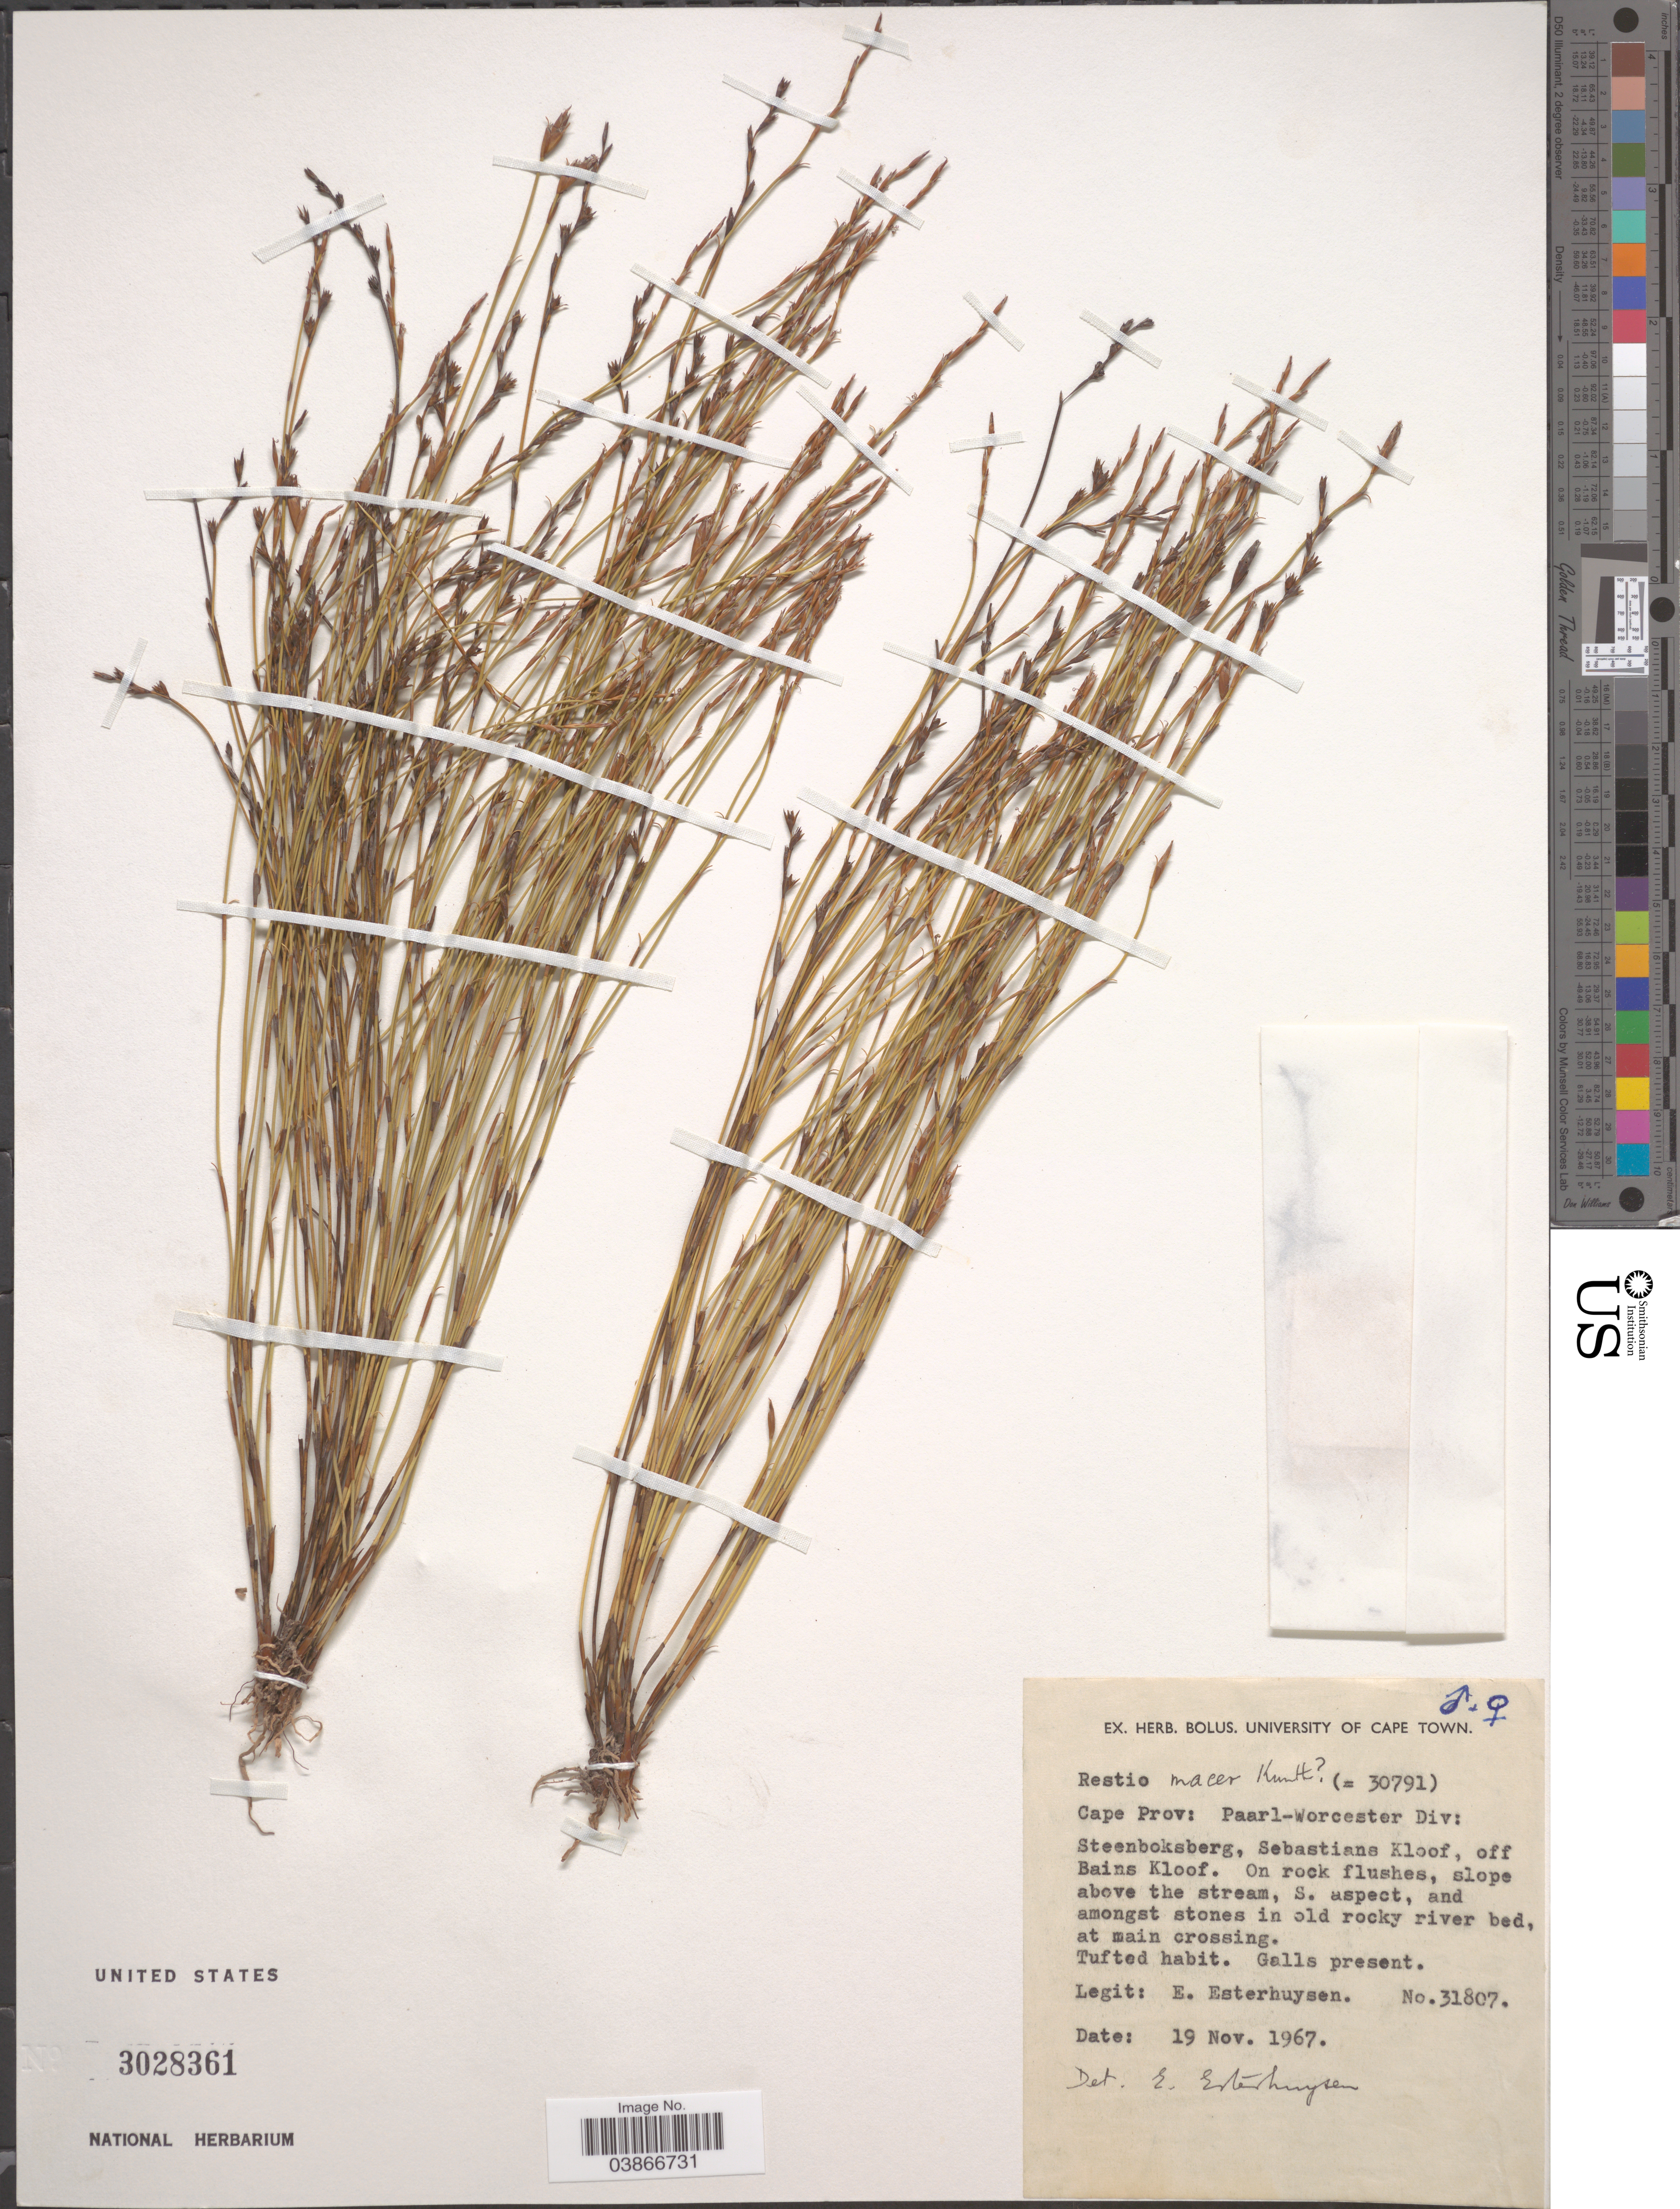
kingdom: Plantae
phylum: Tracheophyta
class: Liliopsida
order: Poales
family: Restionaceae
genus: Restio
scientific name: Restio macer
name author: Kunth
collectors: E. E. Esterhuysen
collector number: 31807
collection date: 1967-11-19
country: South Africa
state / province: Western Cape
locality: Paarl-Worcester Div: Steenboksberg, Sebastians Kloof, off Bains Kloof. On rocks flushes, slope above the stream, S. aspect.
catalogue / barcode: US 3028361